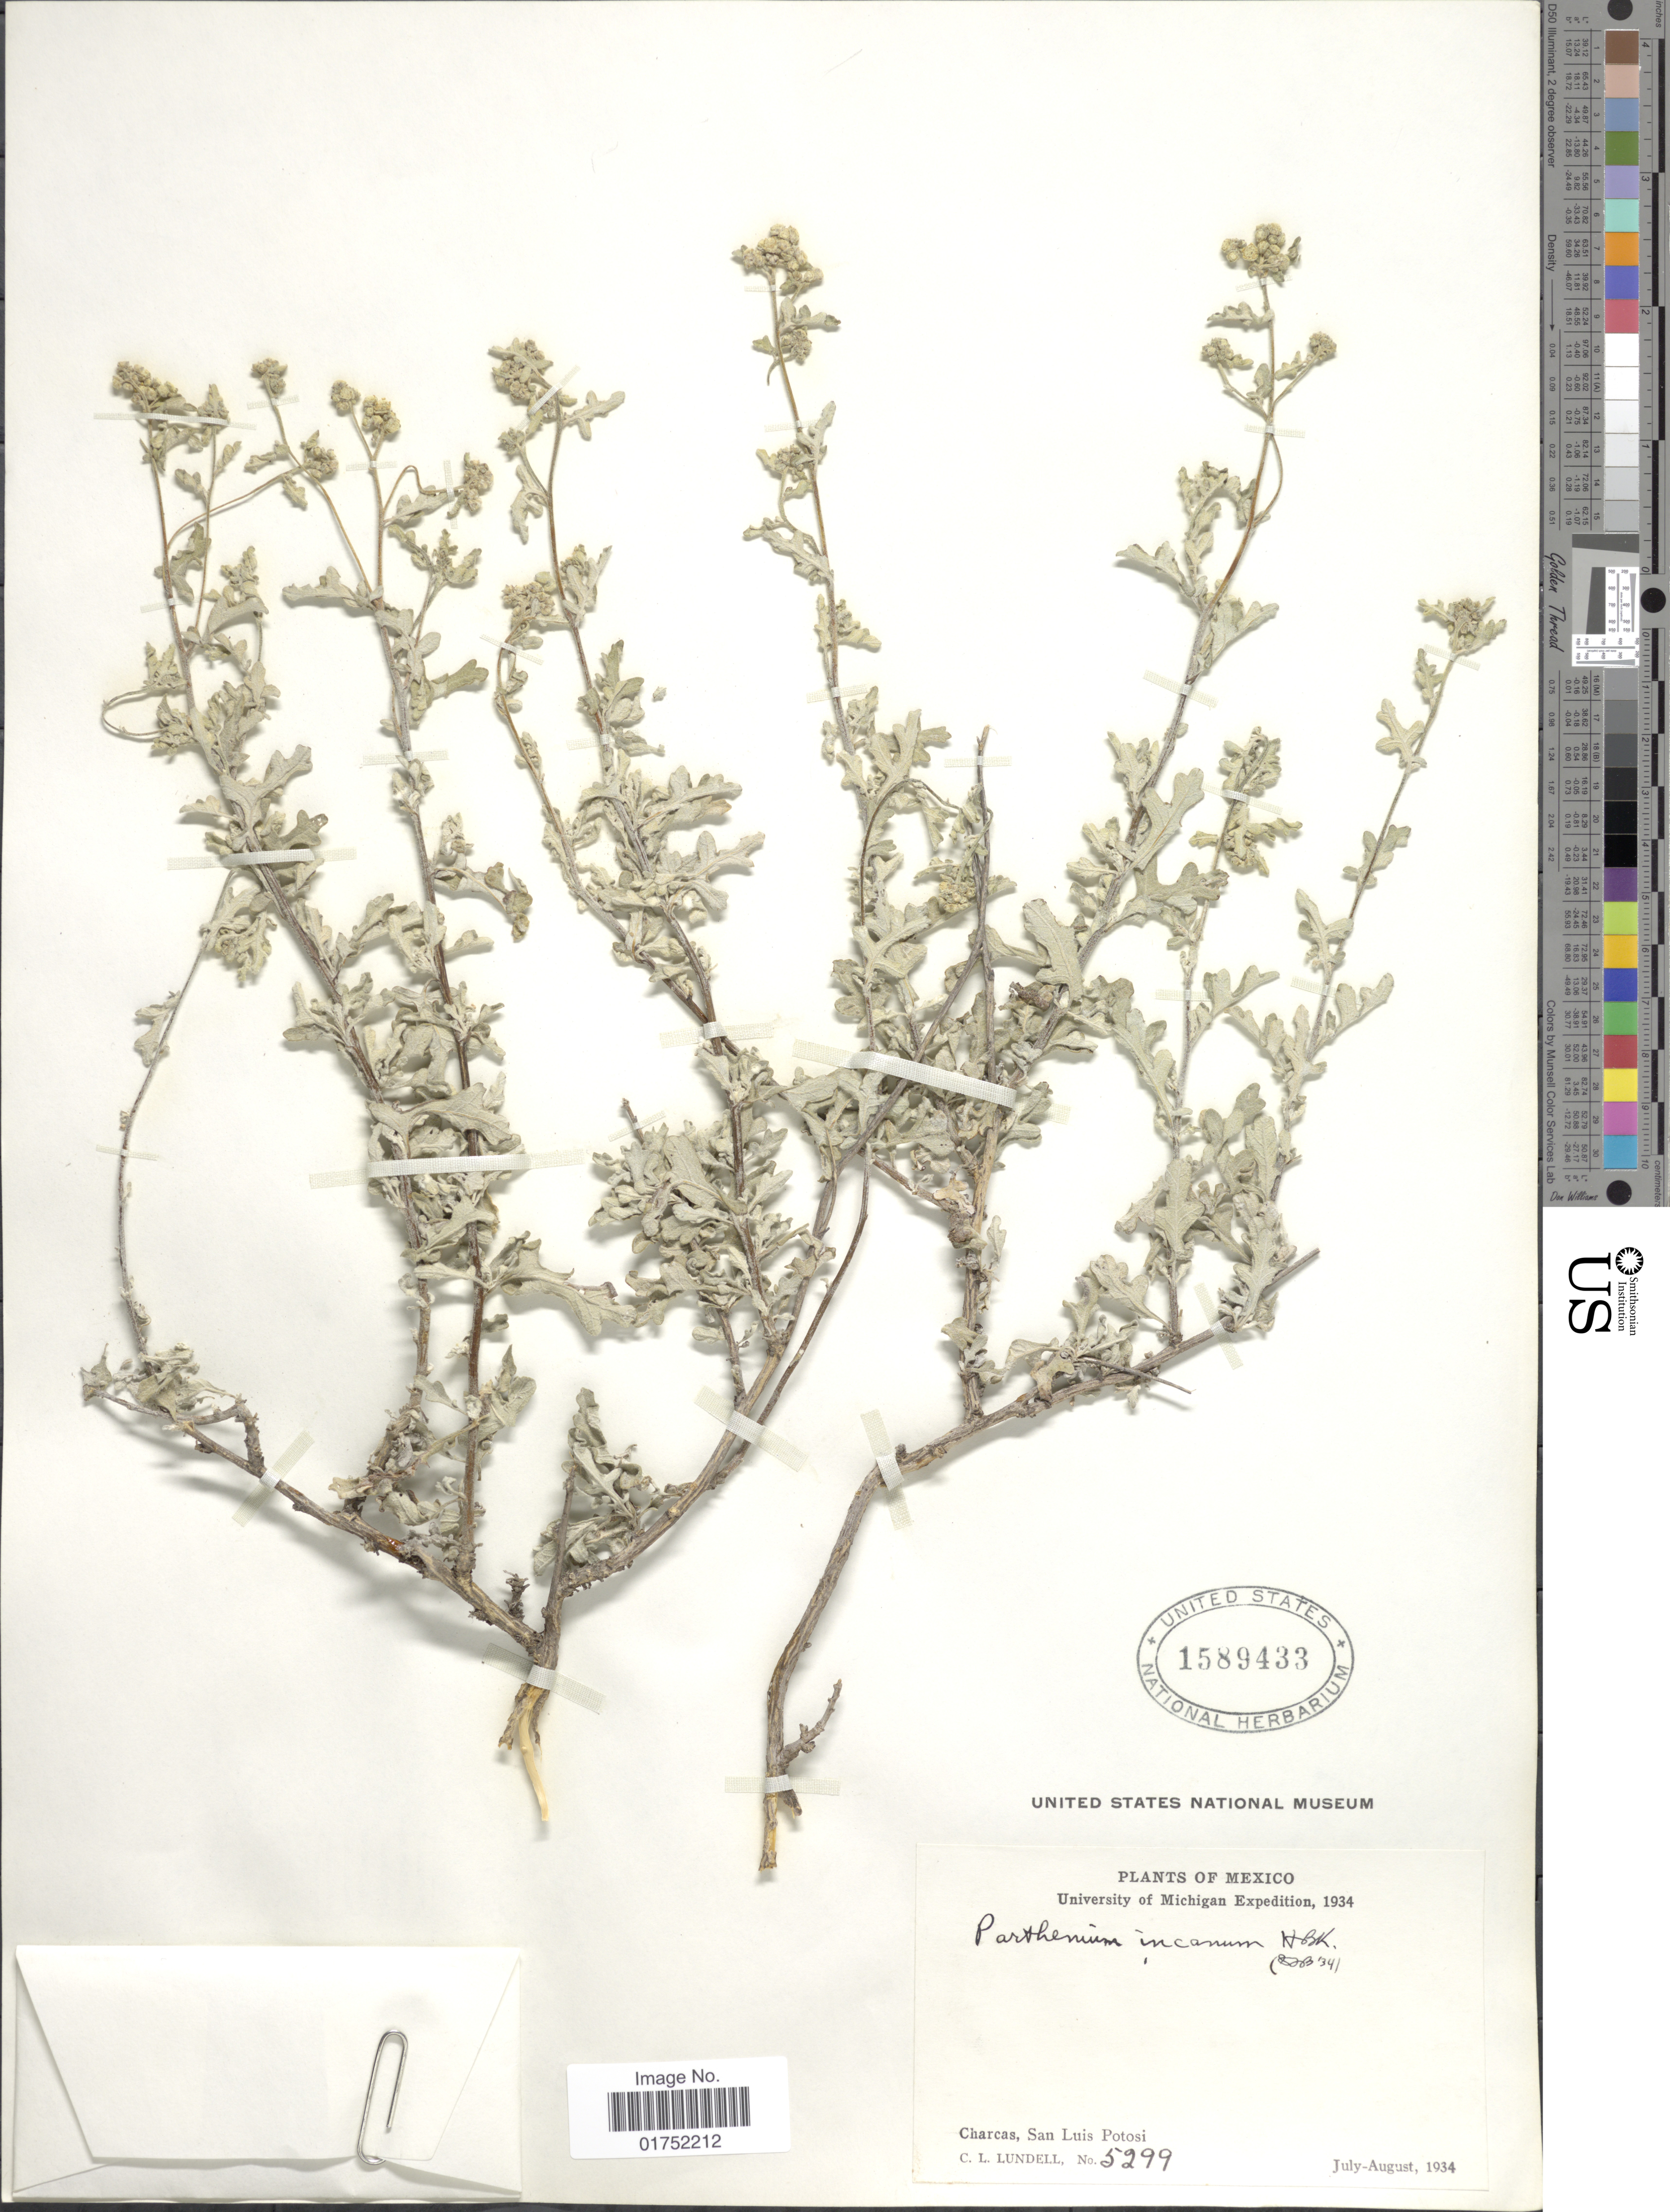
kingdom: Plantae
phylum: Tracheophyta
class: Magnoliopsida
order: Asterales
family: Asteraceae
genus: Parthenium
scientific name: Parthenium incanum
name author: Kunth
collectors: C. L. Lundell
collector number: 5299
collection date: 1934-07/1934-08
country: Mexico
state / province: San Luis Potosí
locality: Charcas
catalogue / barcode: US 1589433